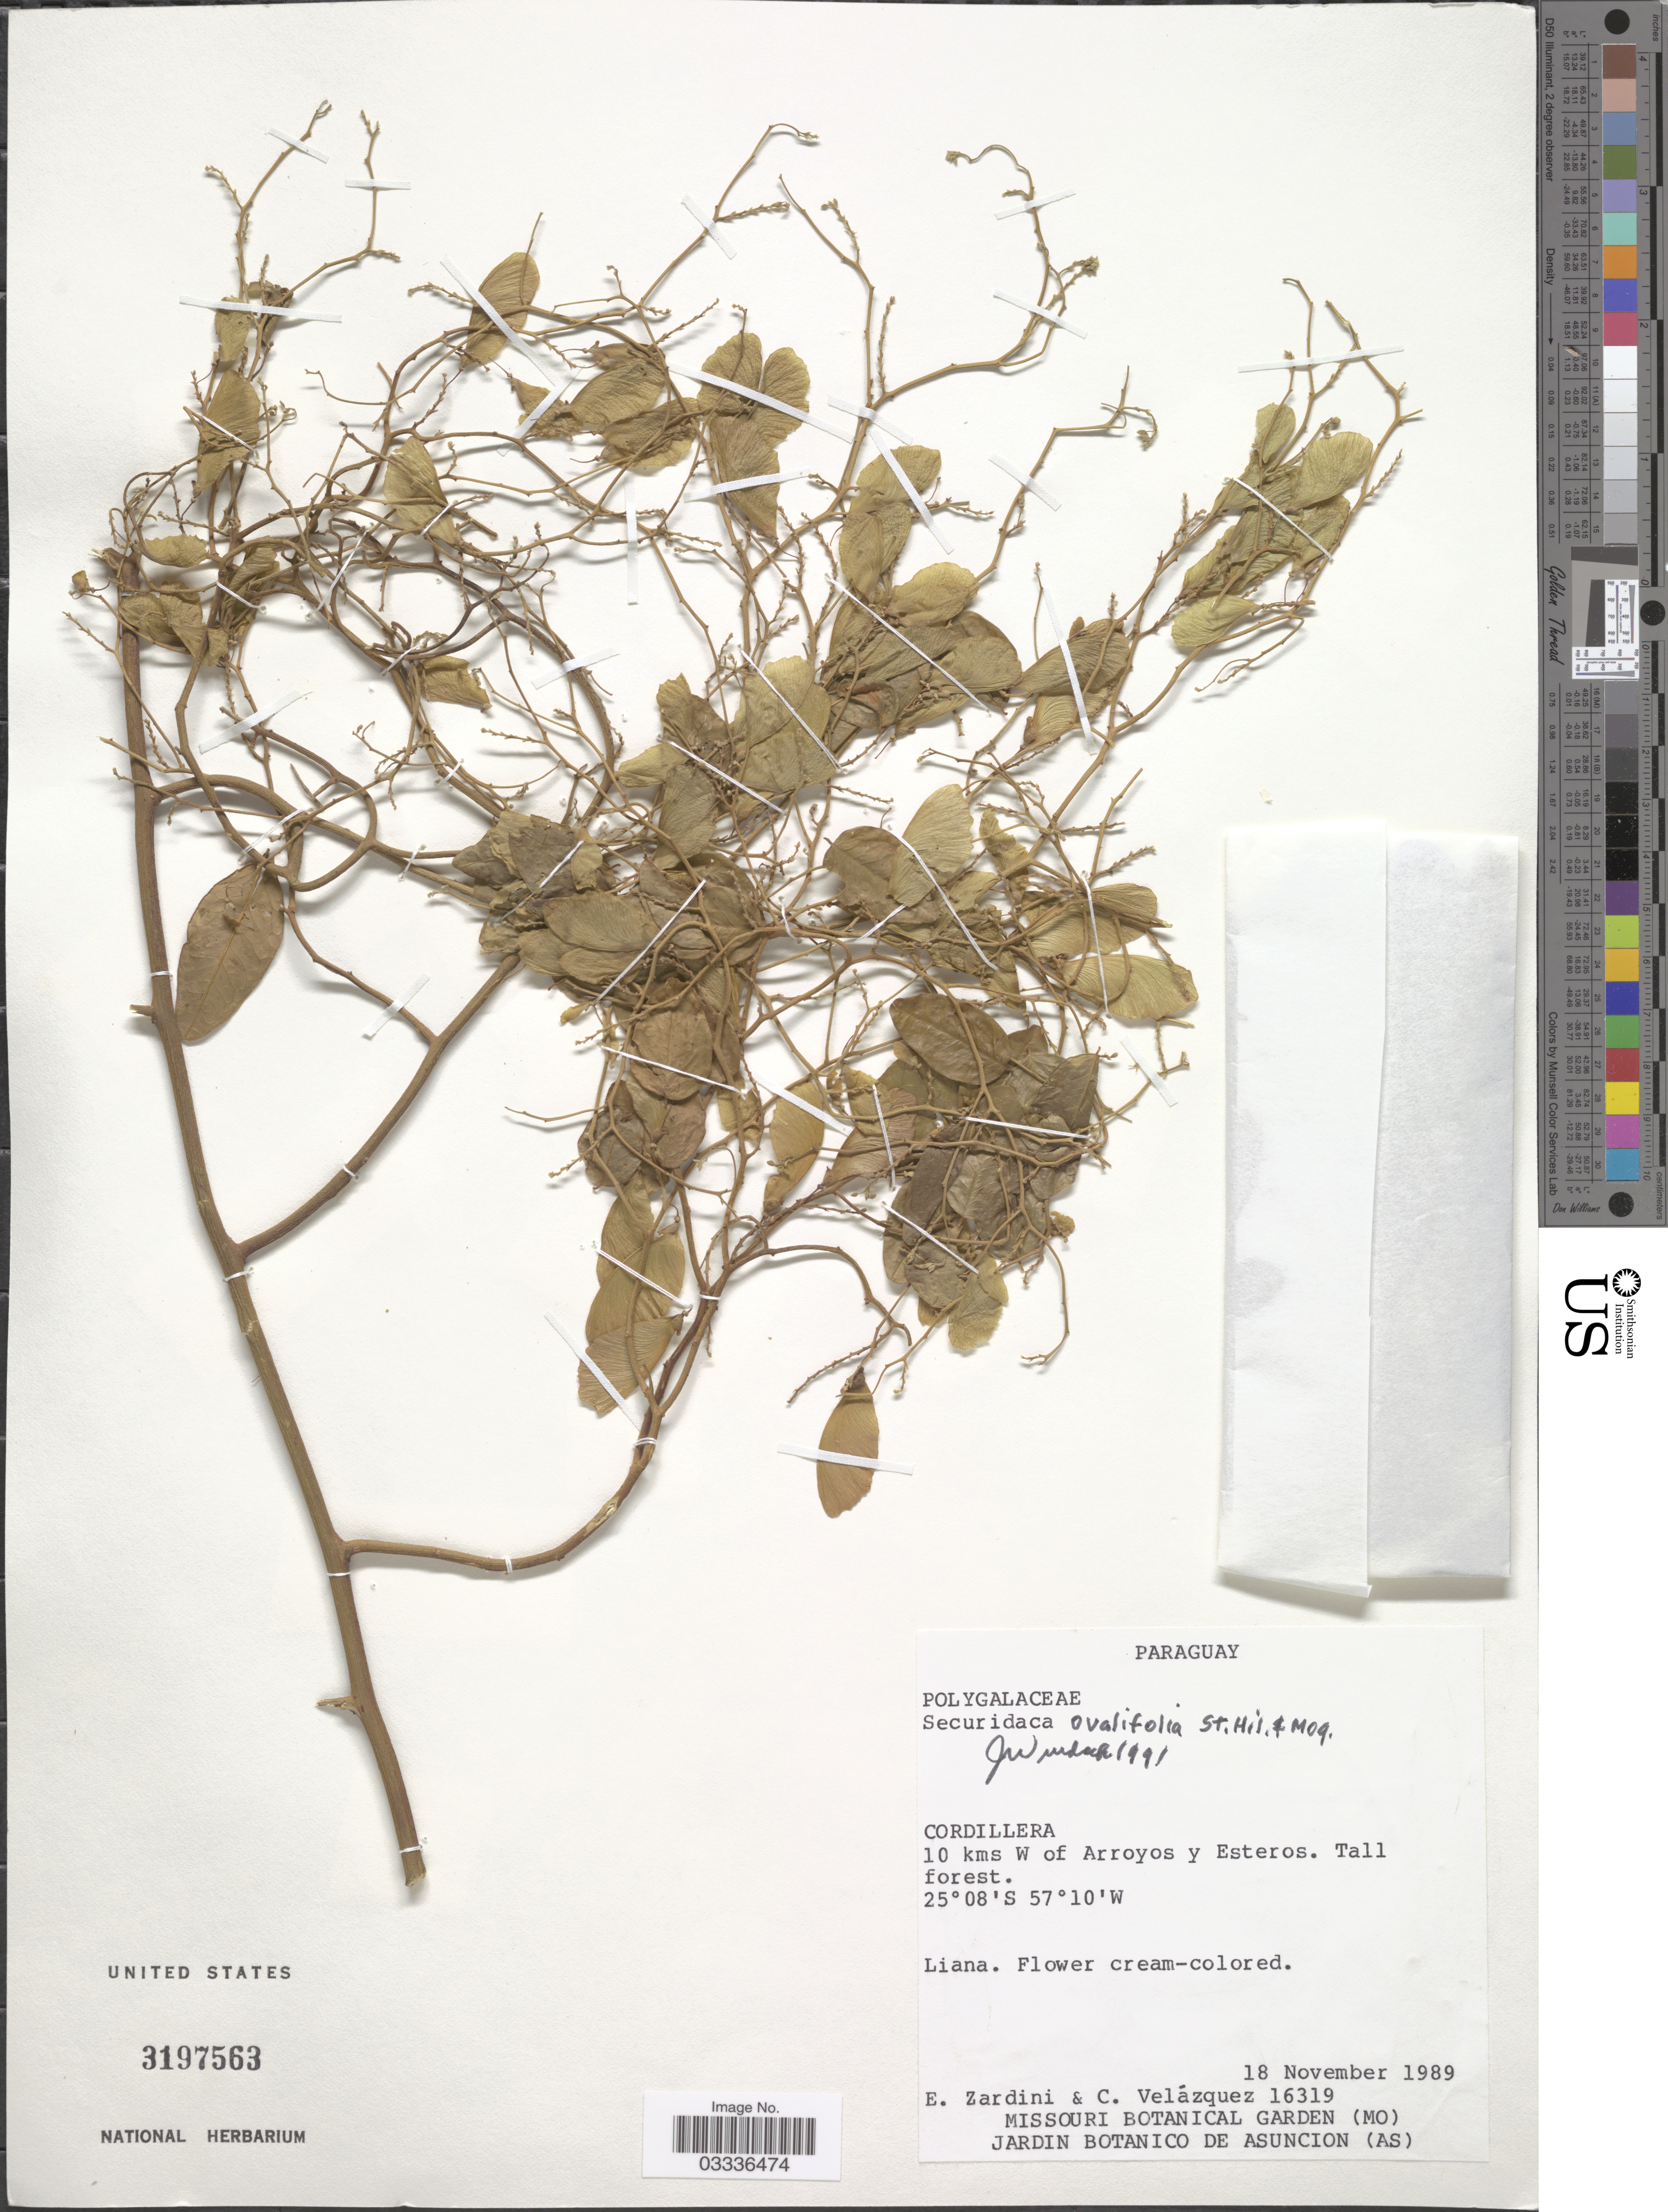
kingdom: Plantae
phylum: Tracheophyta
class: Magnoliopsida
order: Fabales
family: Polygalaceae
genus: Securidaca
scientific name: Securidaca ovalifolia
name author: A. St.-Hil.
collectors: E. Zardini & C. Velázquez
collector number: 16319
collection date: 1989-11-18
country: Paraguay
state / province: Cordillera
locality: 10 kms W of Arroyos y Esteros.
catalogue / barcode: US 3197563